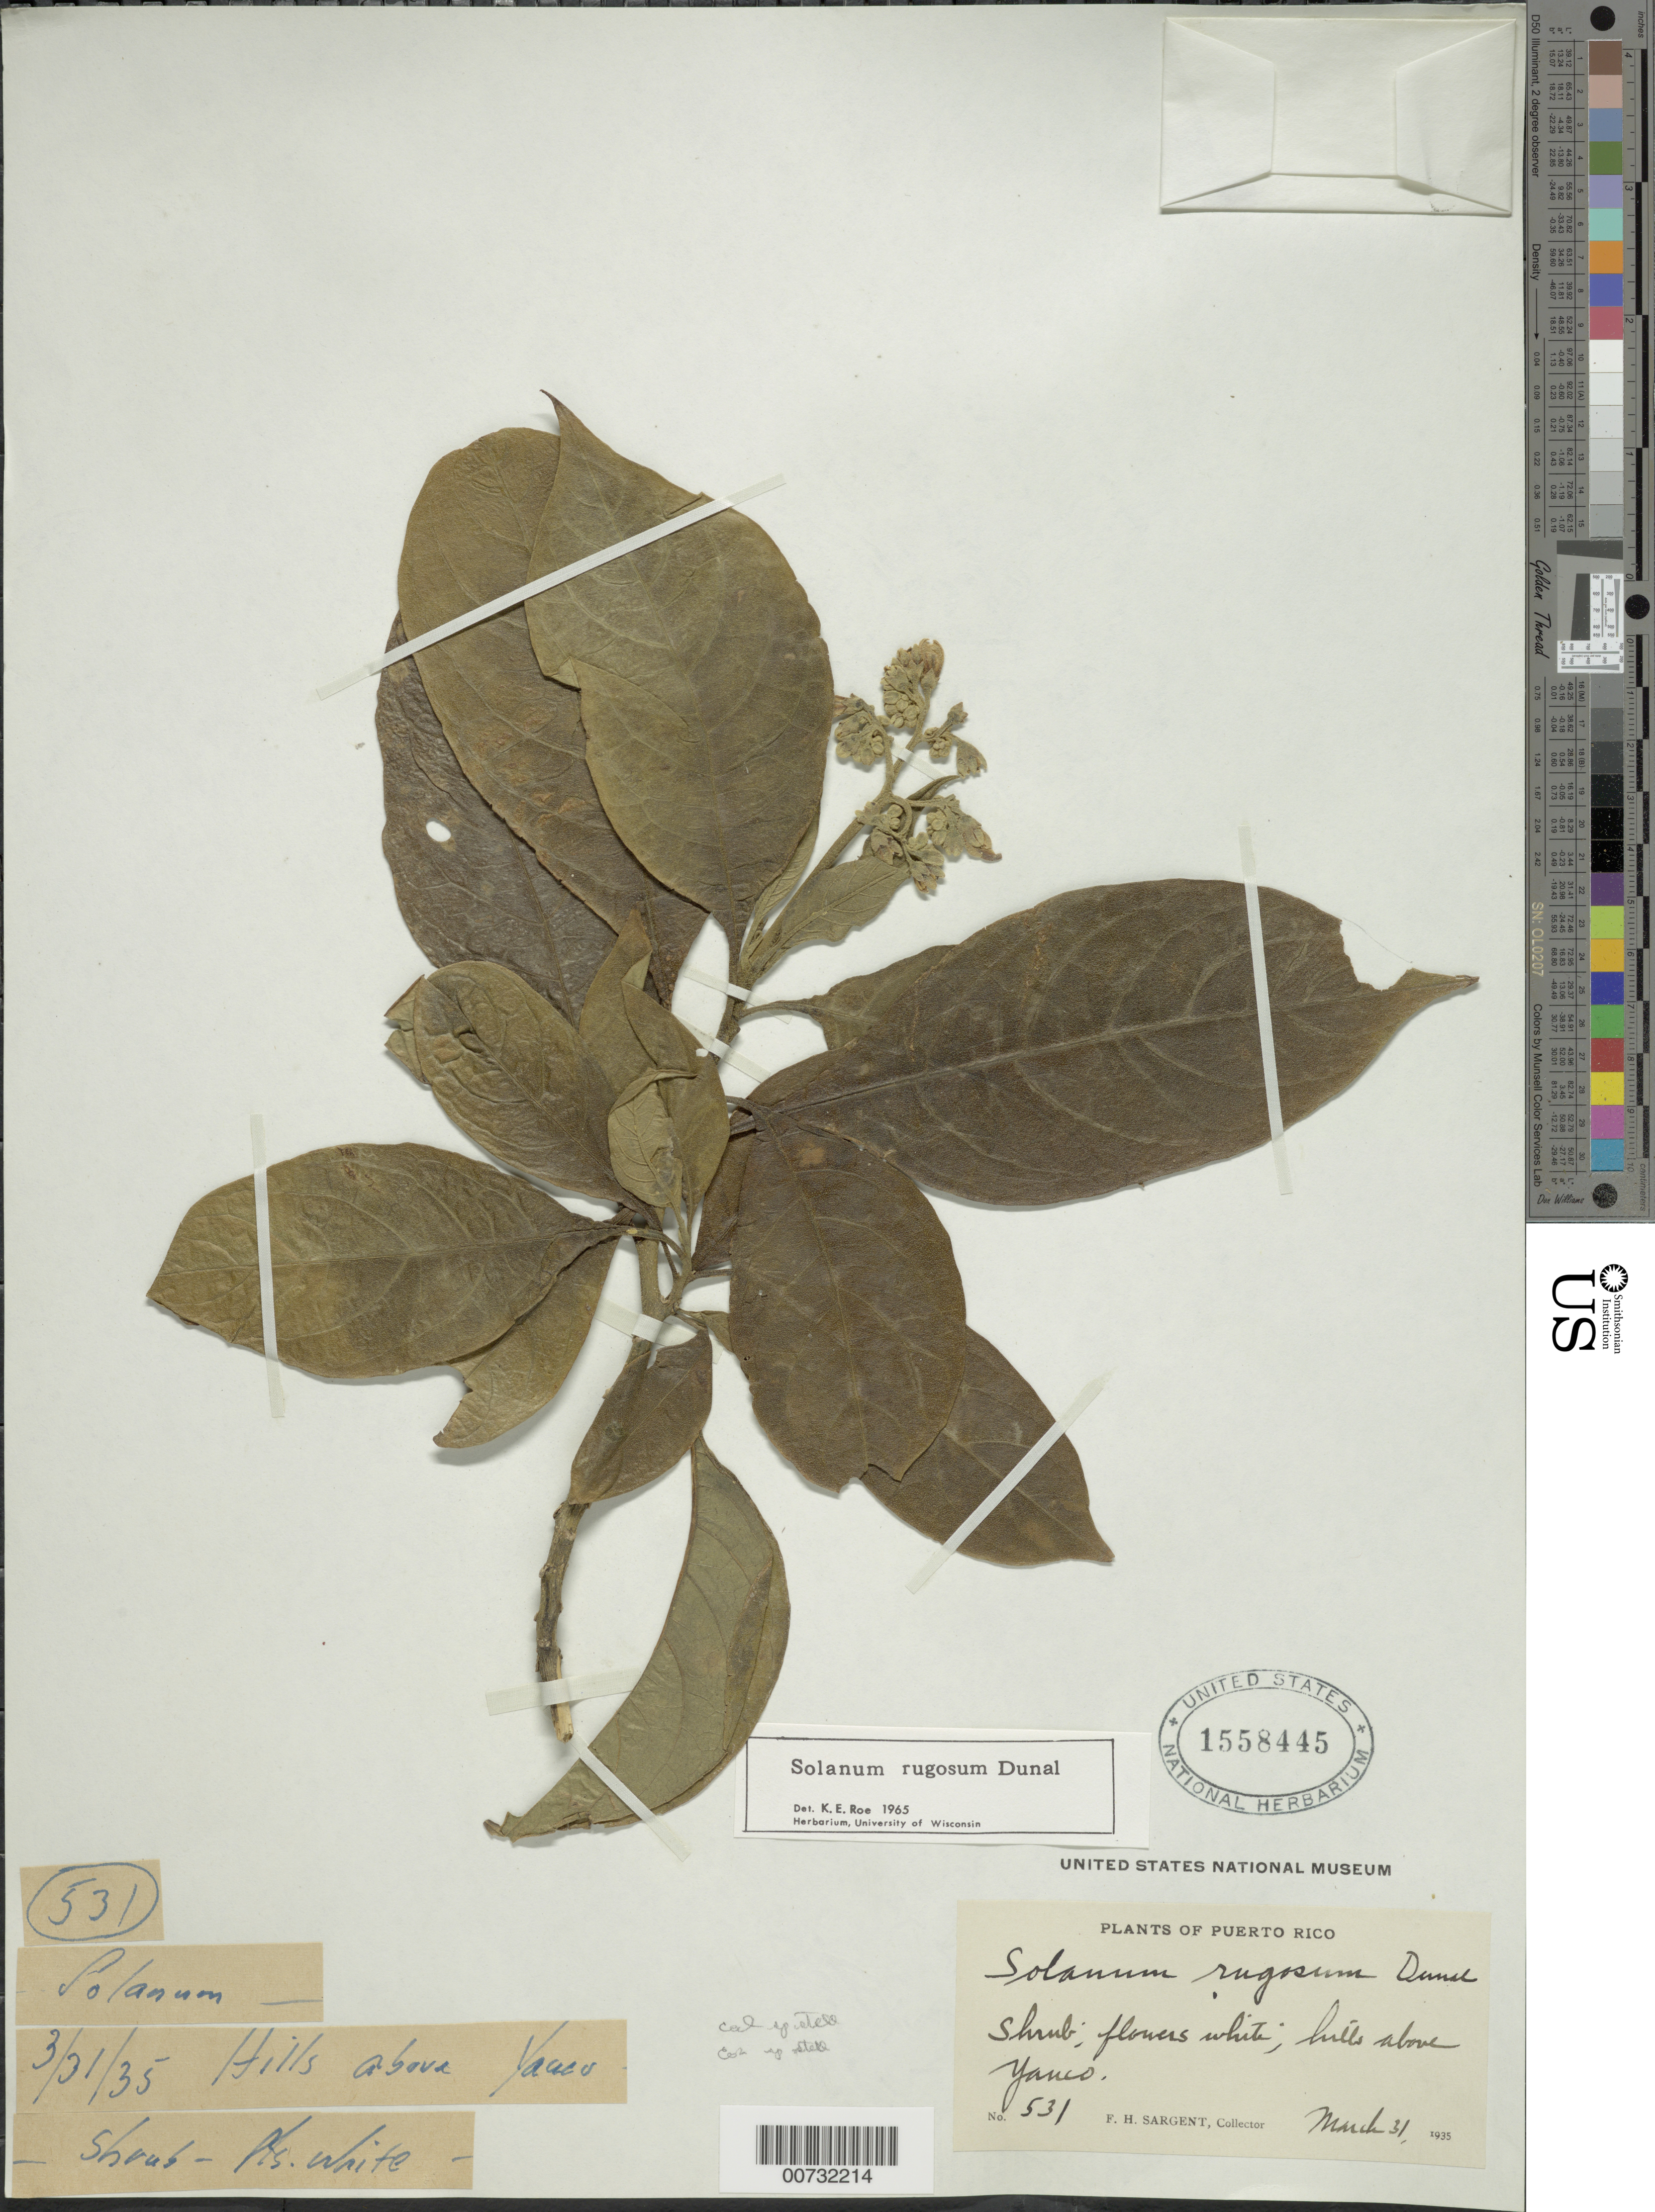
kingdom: Plantae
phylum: Tracheophyta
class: Magnoliopsida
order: Solanales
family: Solanaceae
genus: Solanum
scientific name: Solanum rugosum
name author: Dunal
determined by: Roe, K. E.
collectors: F. H. Sargent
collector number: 531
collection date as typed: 31 Mar 1935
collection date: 1935-03-31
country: Puerto Rico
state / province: Yauco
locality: Yauco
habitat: Hills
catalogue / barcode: US 1558445